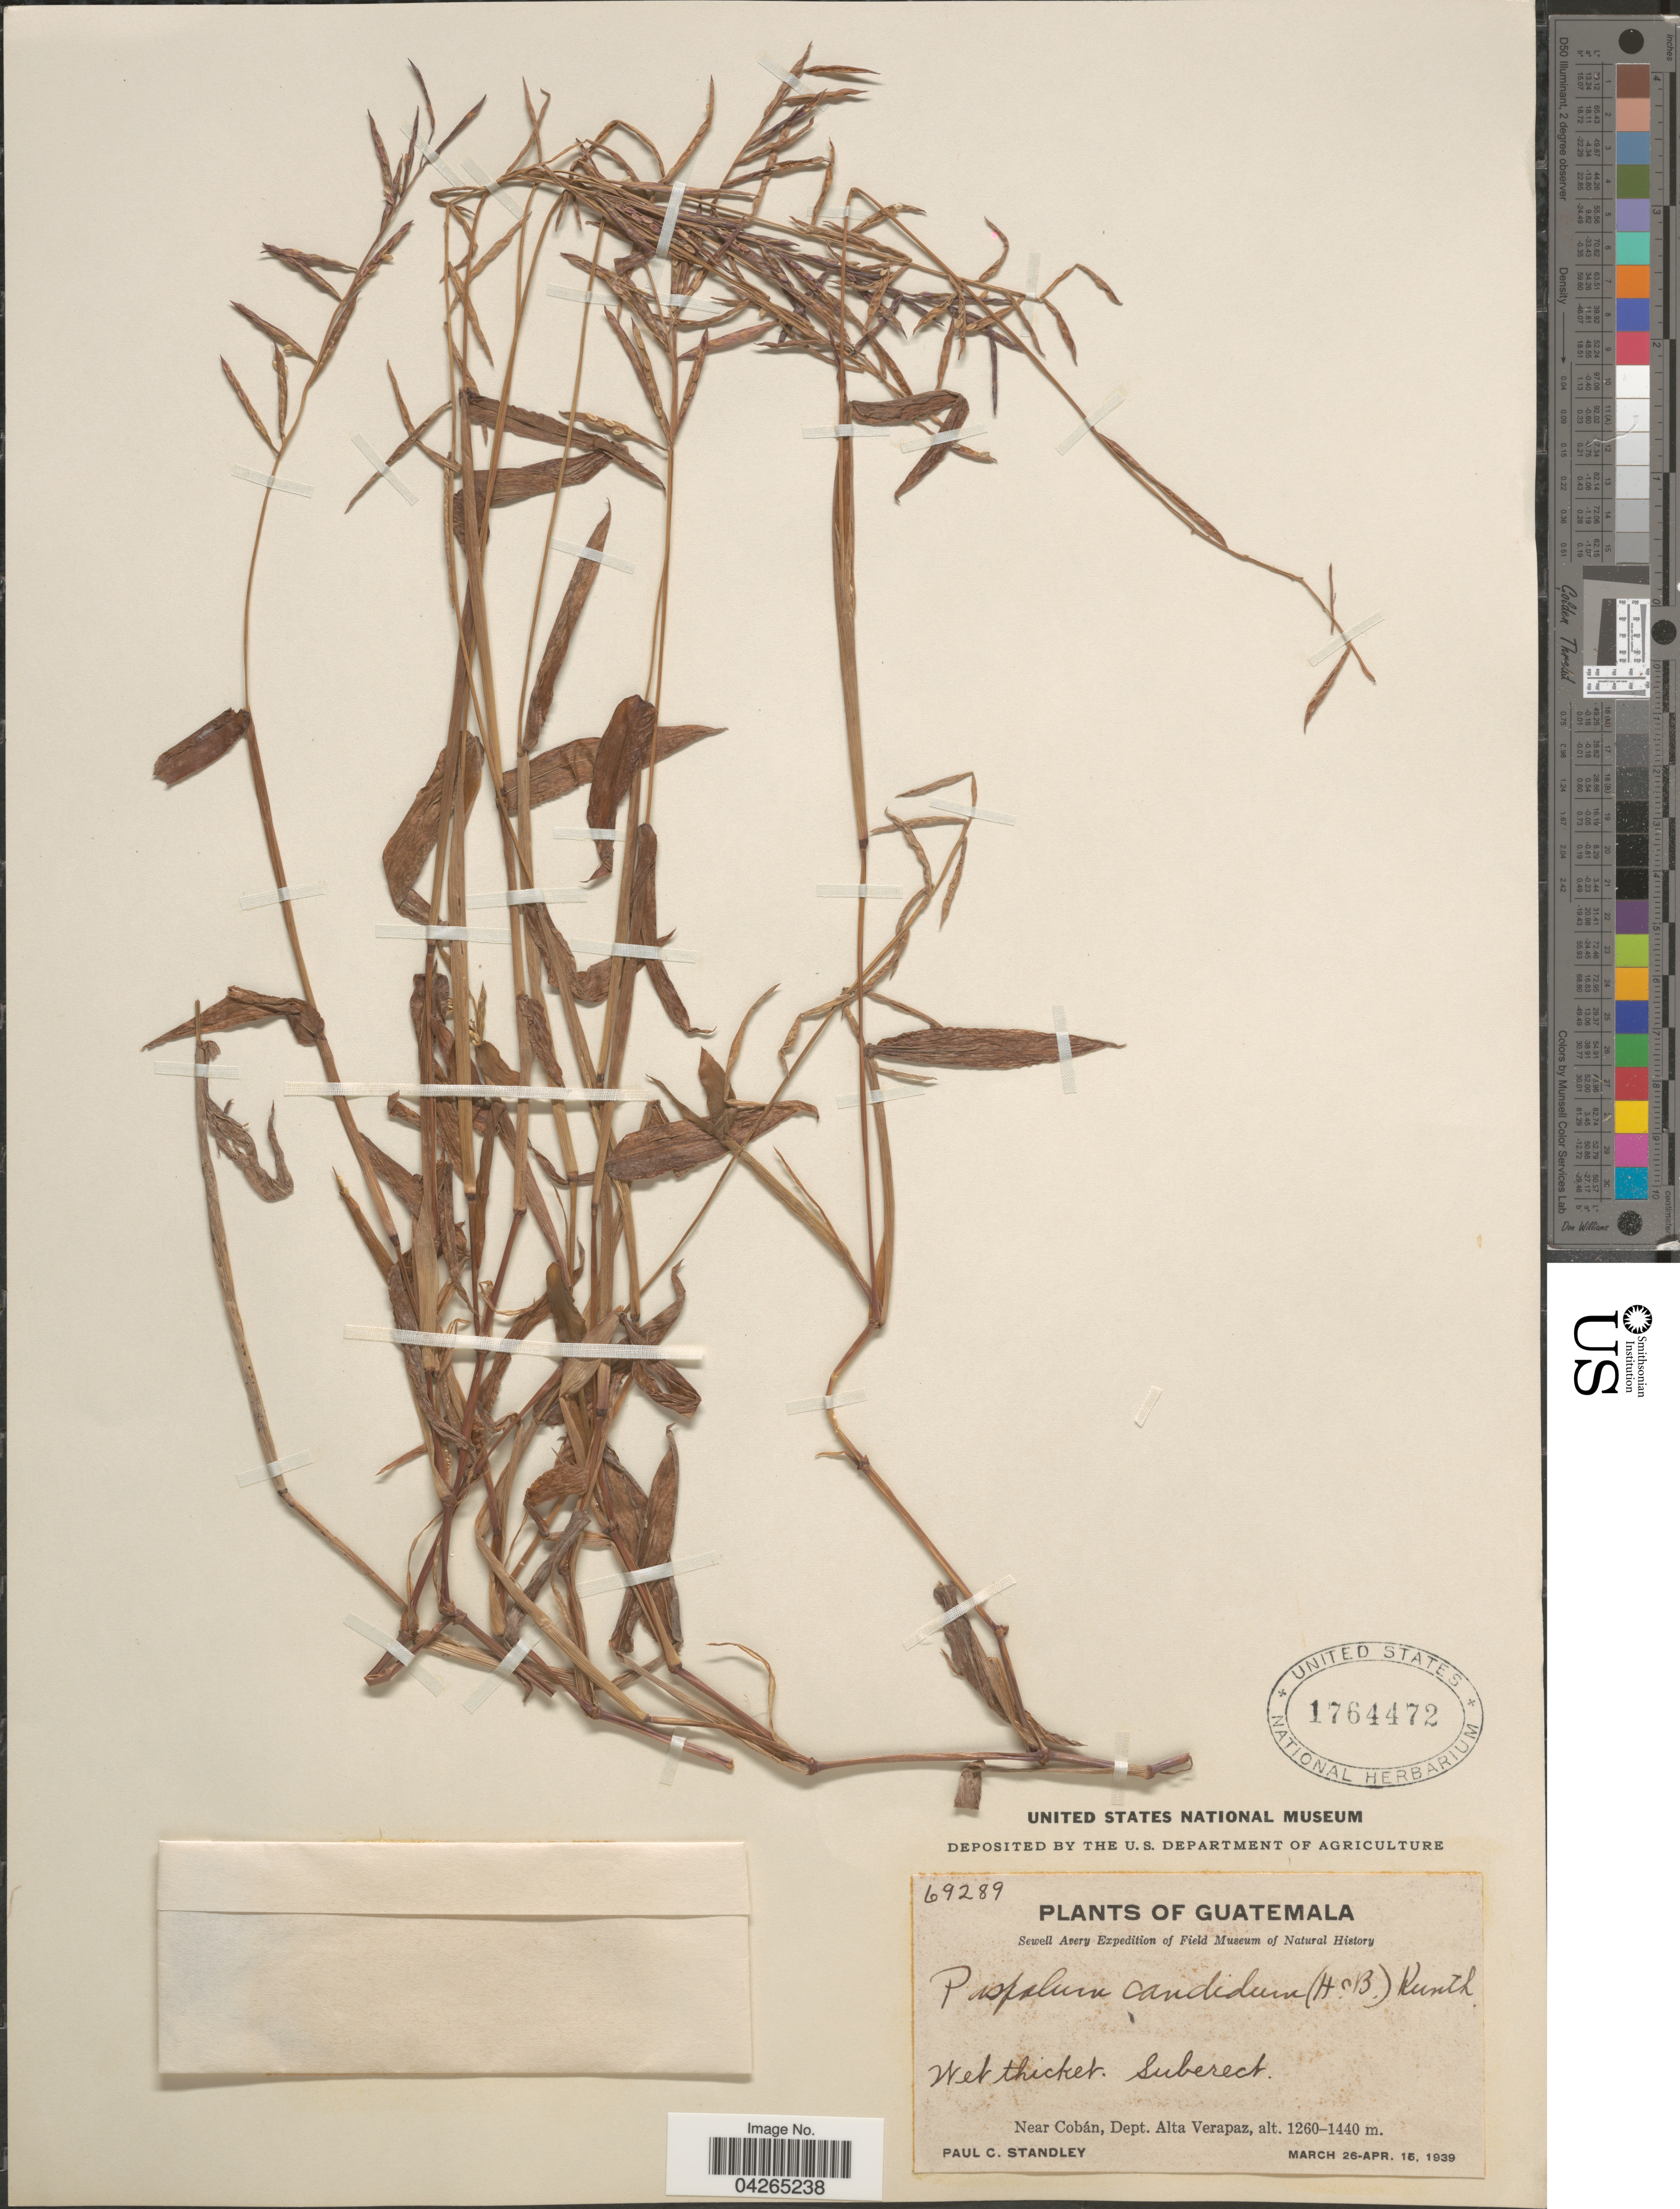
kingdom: Plantae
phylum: Tracheophyta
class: Liliopsida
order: Poales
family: Poaceae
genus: Paspalum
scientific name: Paspalum candidum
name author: (Humb. & Bonpl. ex Fleugge) Kunth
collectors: P. C. Standley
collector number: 69289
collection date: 1939-03-26/1939-04-15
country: Guatemala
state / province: Alta Verapaz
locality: Sewell Avery Expedition. Near Cobán, Dept. Alta Verapaz.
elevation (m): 1260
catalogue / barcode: US 1764472